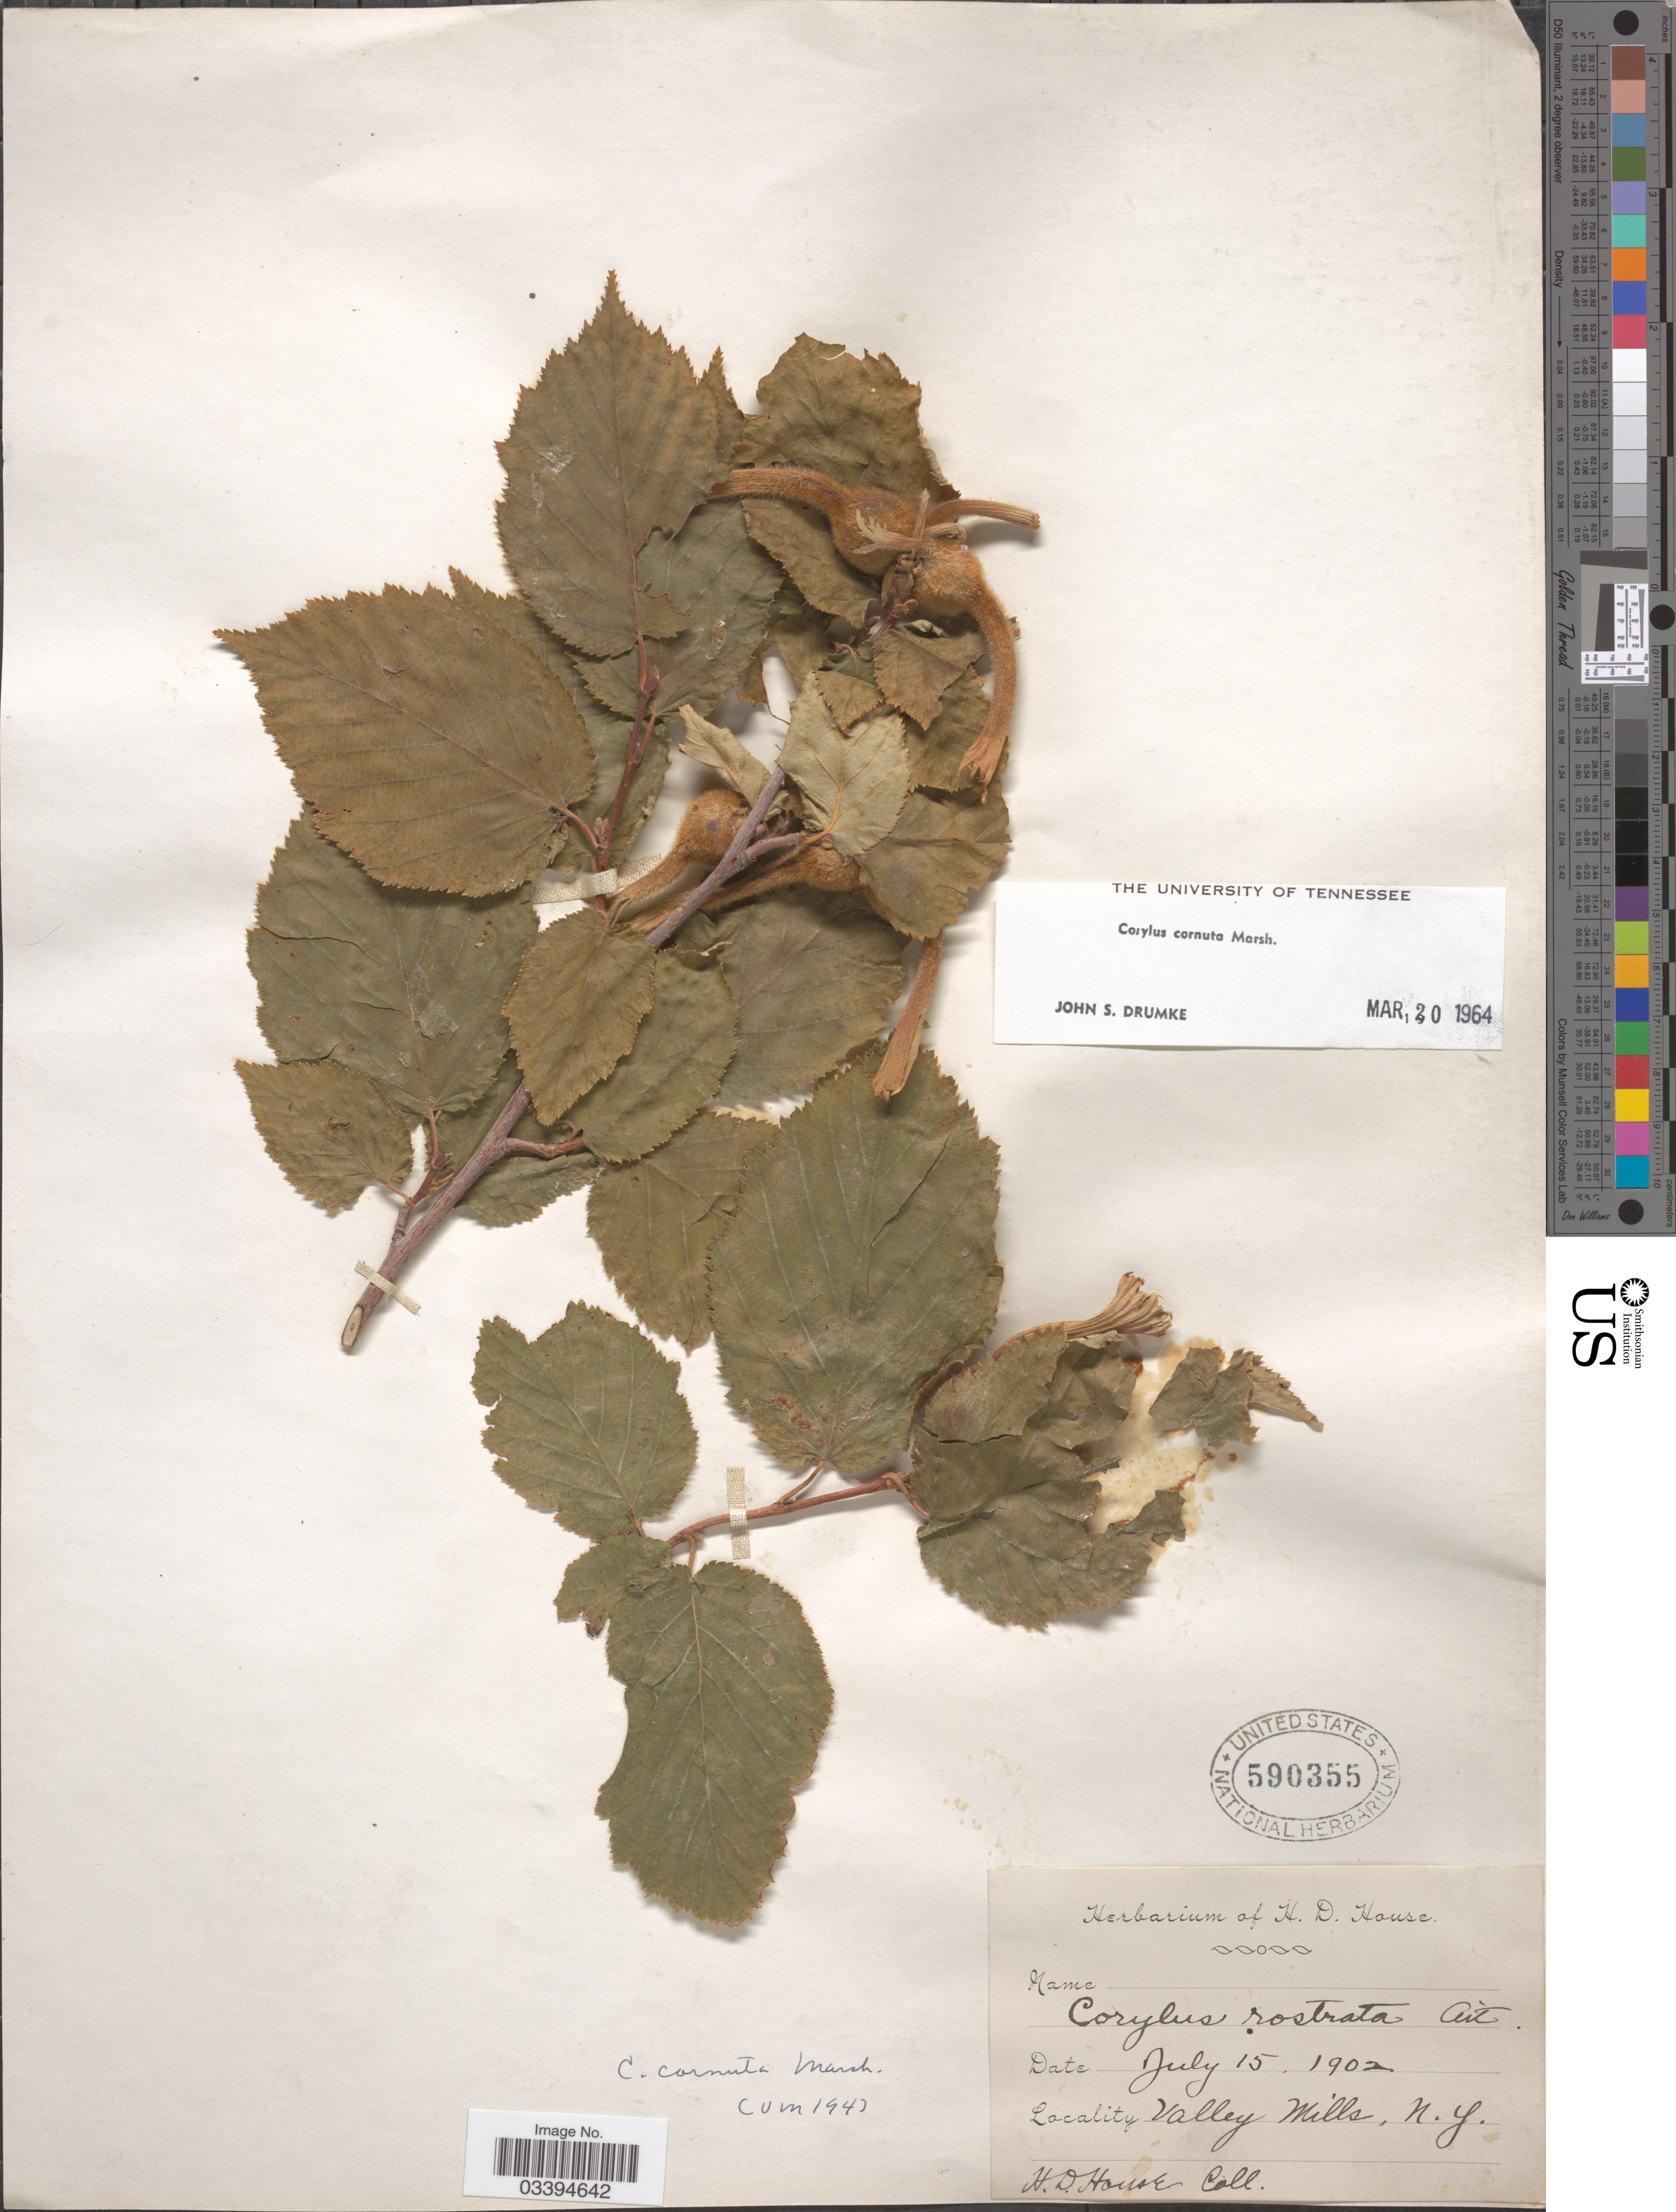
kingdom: Plantae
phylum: Tracheophyta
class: Magnoliopsida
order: Fagales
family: Betulaceae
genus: Corylus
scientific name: Corylus cornuta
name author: Marshall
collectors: H. D. House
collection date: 1902-07-15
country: United States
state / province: New York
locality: Valley Mills.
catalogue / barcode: US 590355